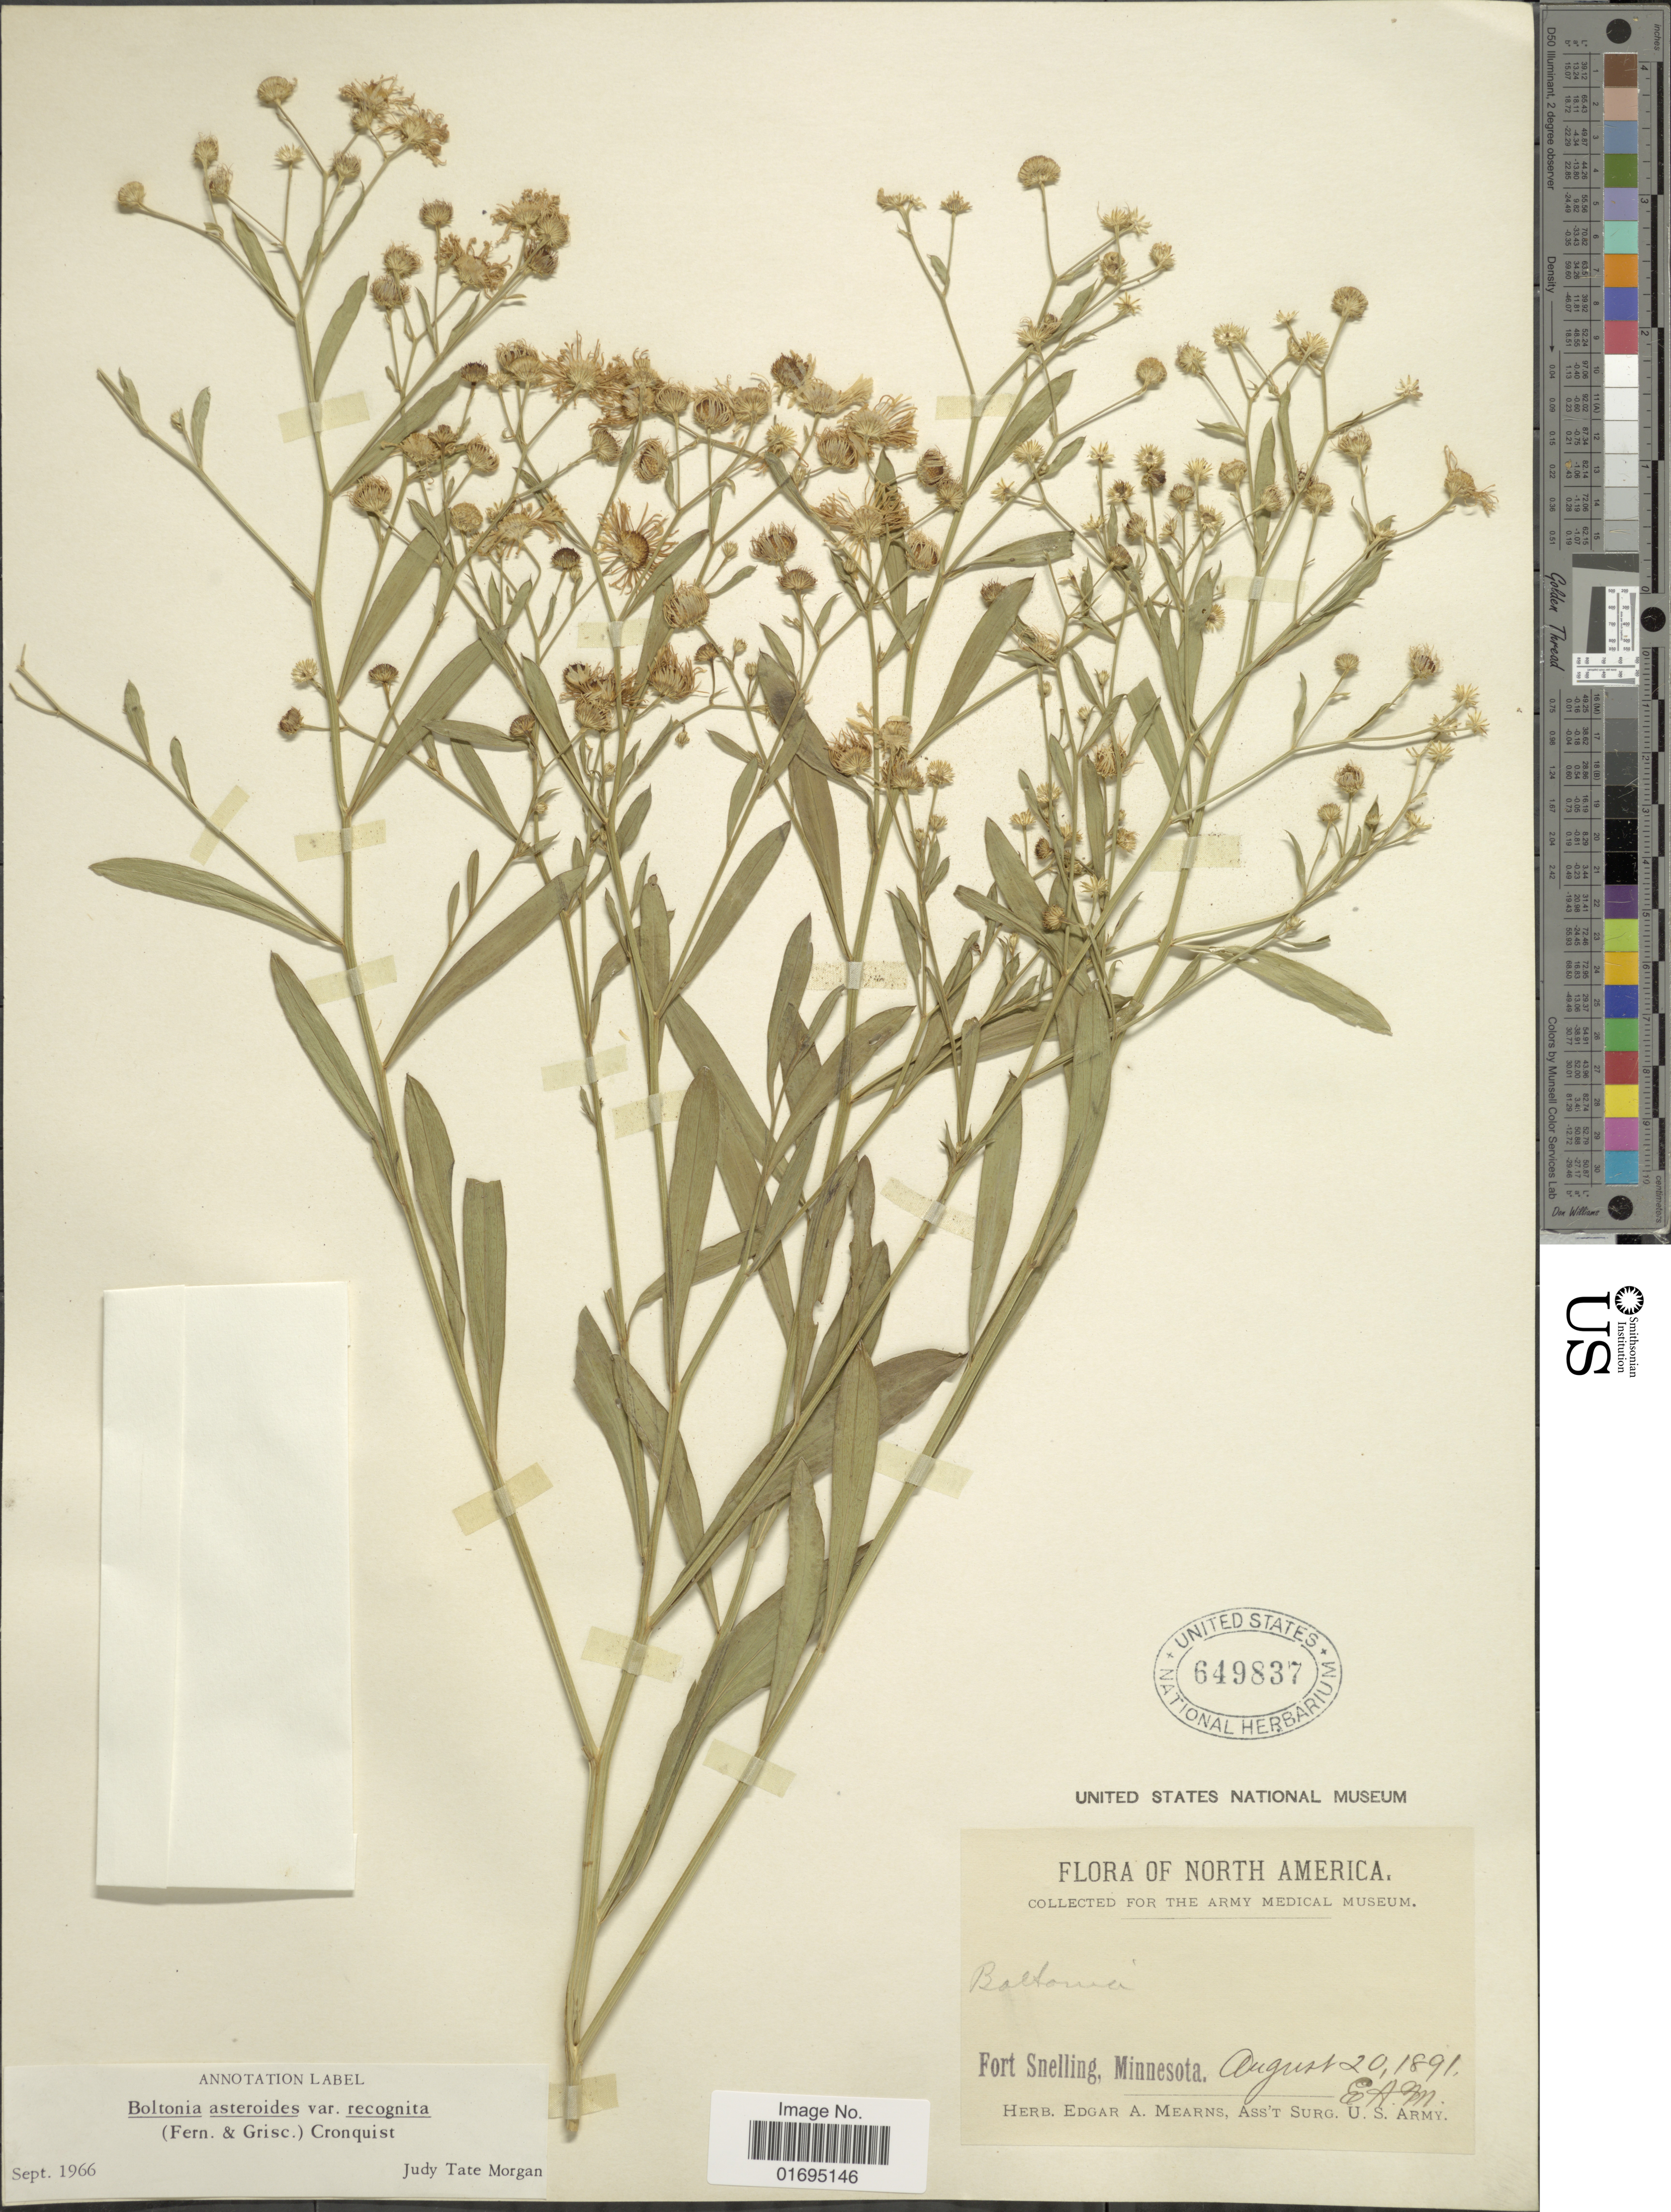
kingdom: Plantae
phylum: Tracheophyta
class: Magnoliopsida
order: Asterales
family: Asteraceae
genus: Boltonia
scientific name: Boltonia asteroides var. recognita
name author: (Fernald & Griscom) Cronq.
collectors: E. A. Mearns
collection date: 1891-08-20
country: United States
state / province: Minnesota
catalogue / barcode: US 649837